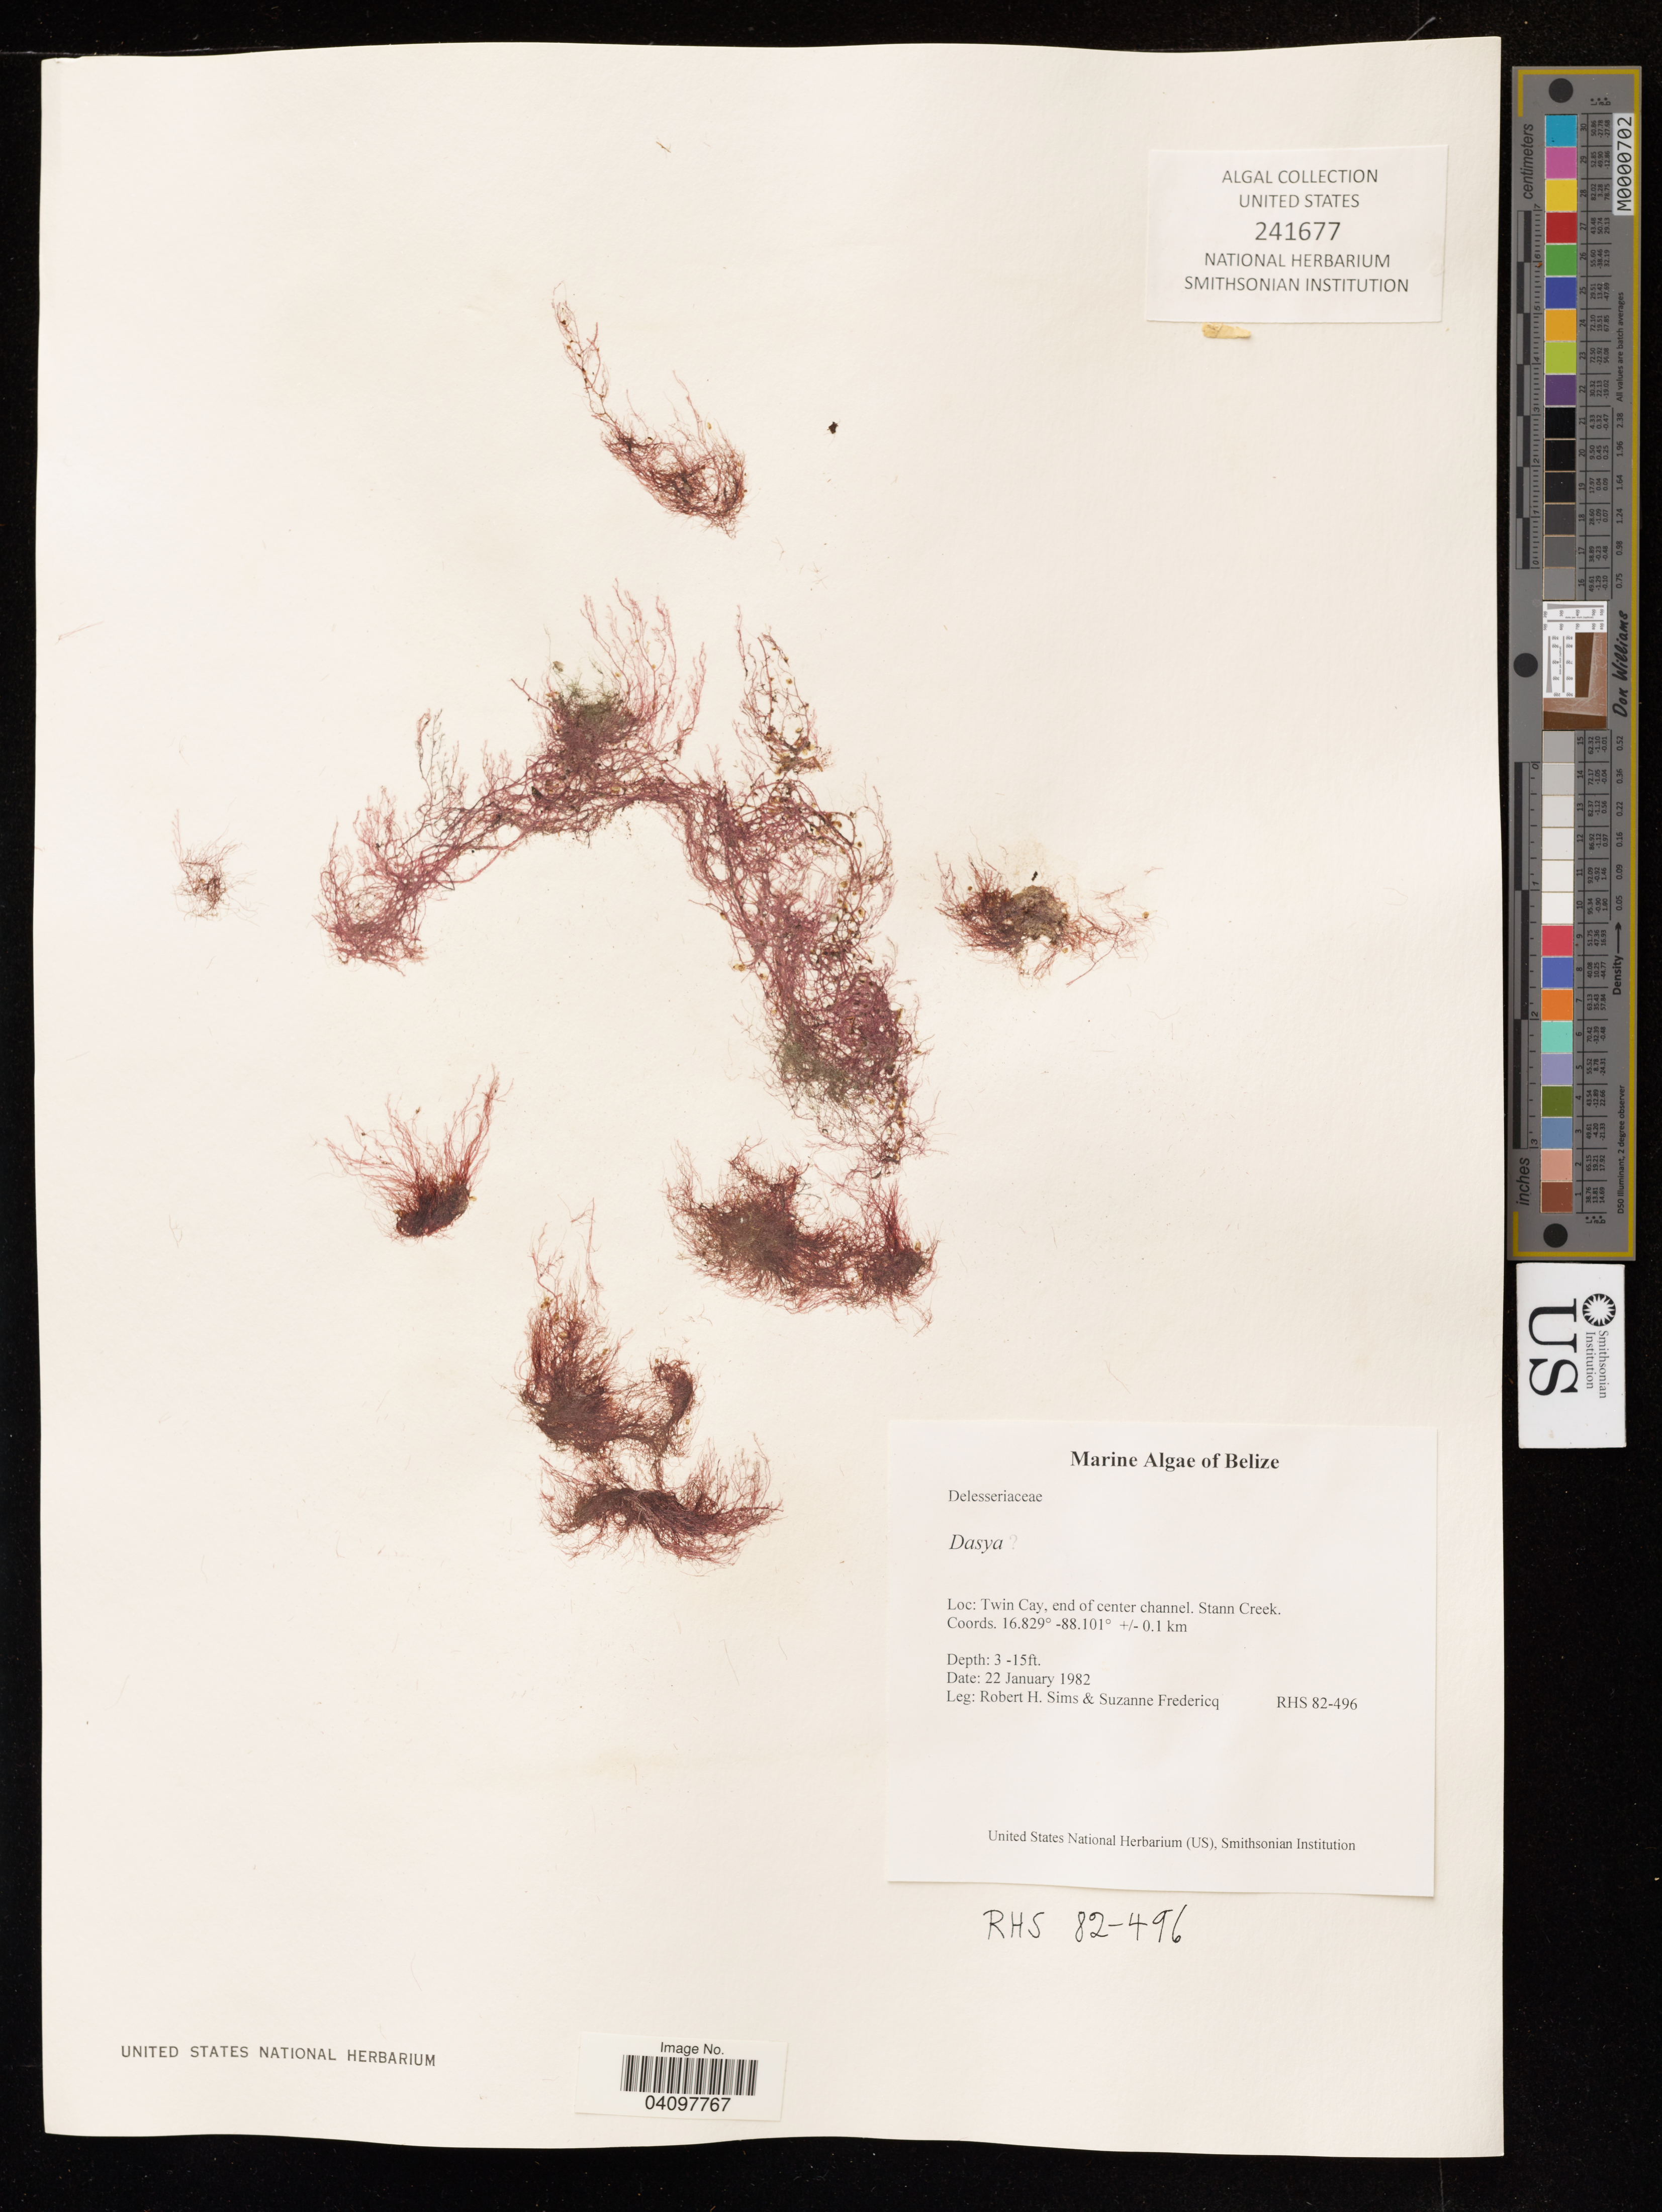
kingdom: Plantae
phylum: Rhodophyta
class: Florideophyceae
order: Ceramiales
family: Dasyaceae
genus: Dasya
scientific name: Dasya sp.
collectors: R. H. Sims & S. Fredericq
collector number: RHS 82-496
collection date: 1982-01-22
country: Belize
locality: Twin Cay, end of center channel. Stann Creek. +/- 0.1 km.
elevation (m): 1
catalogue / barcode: US 241677